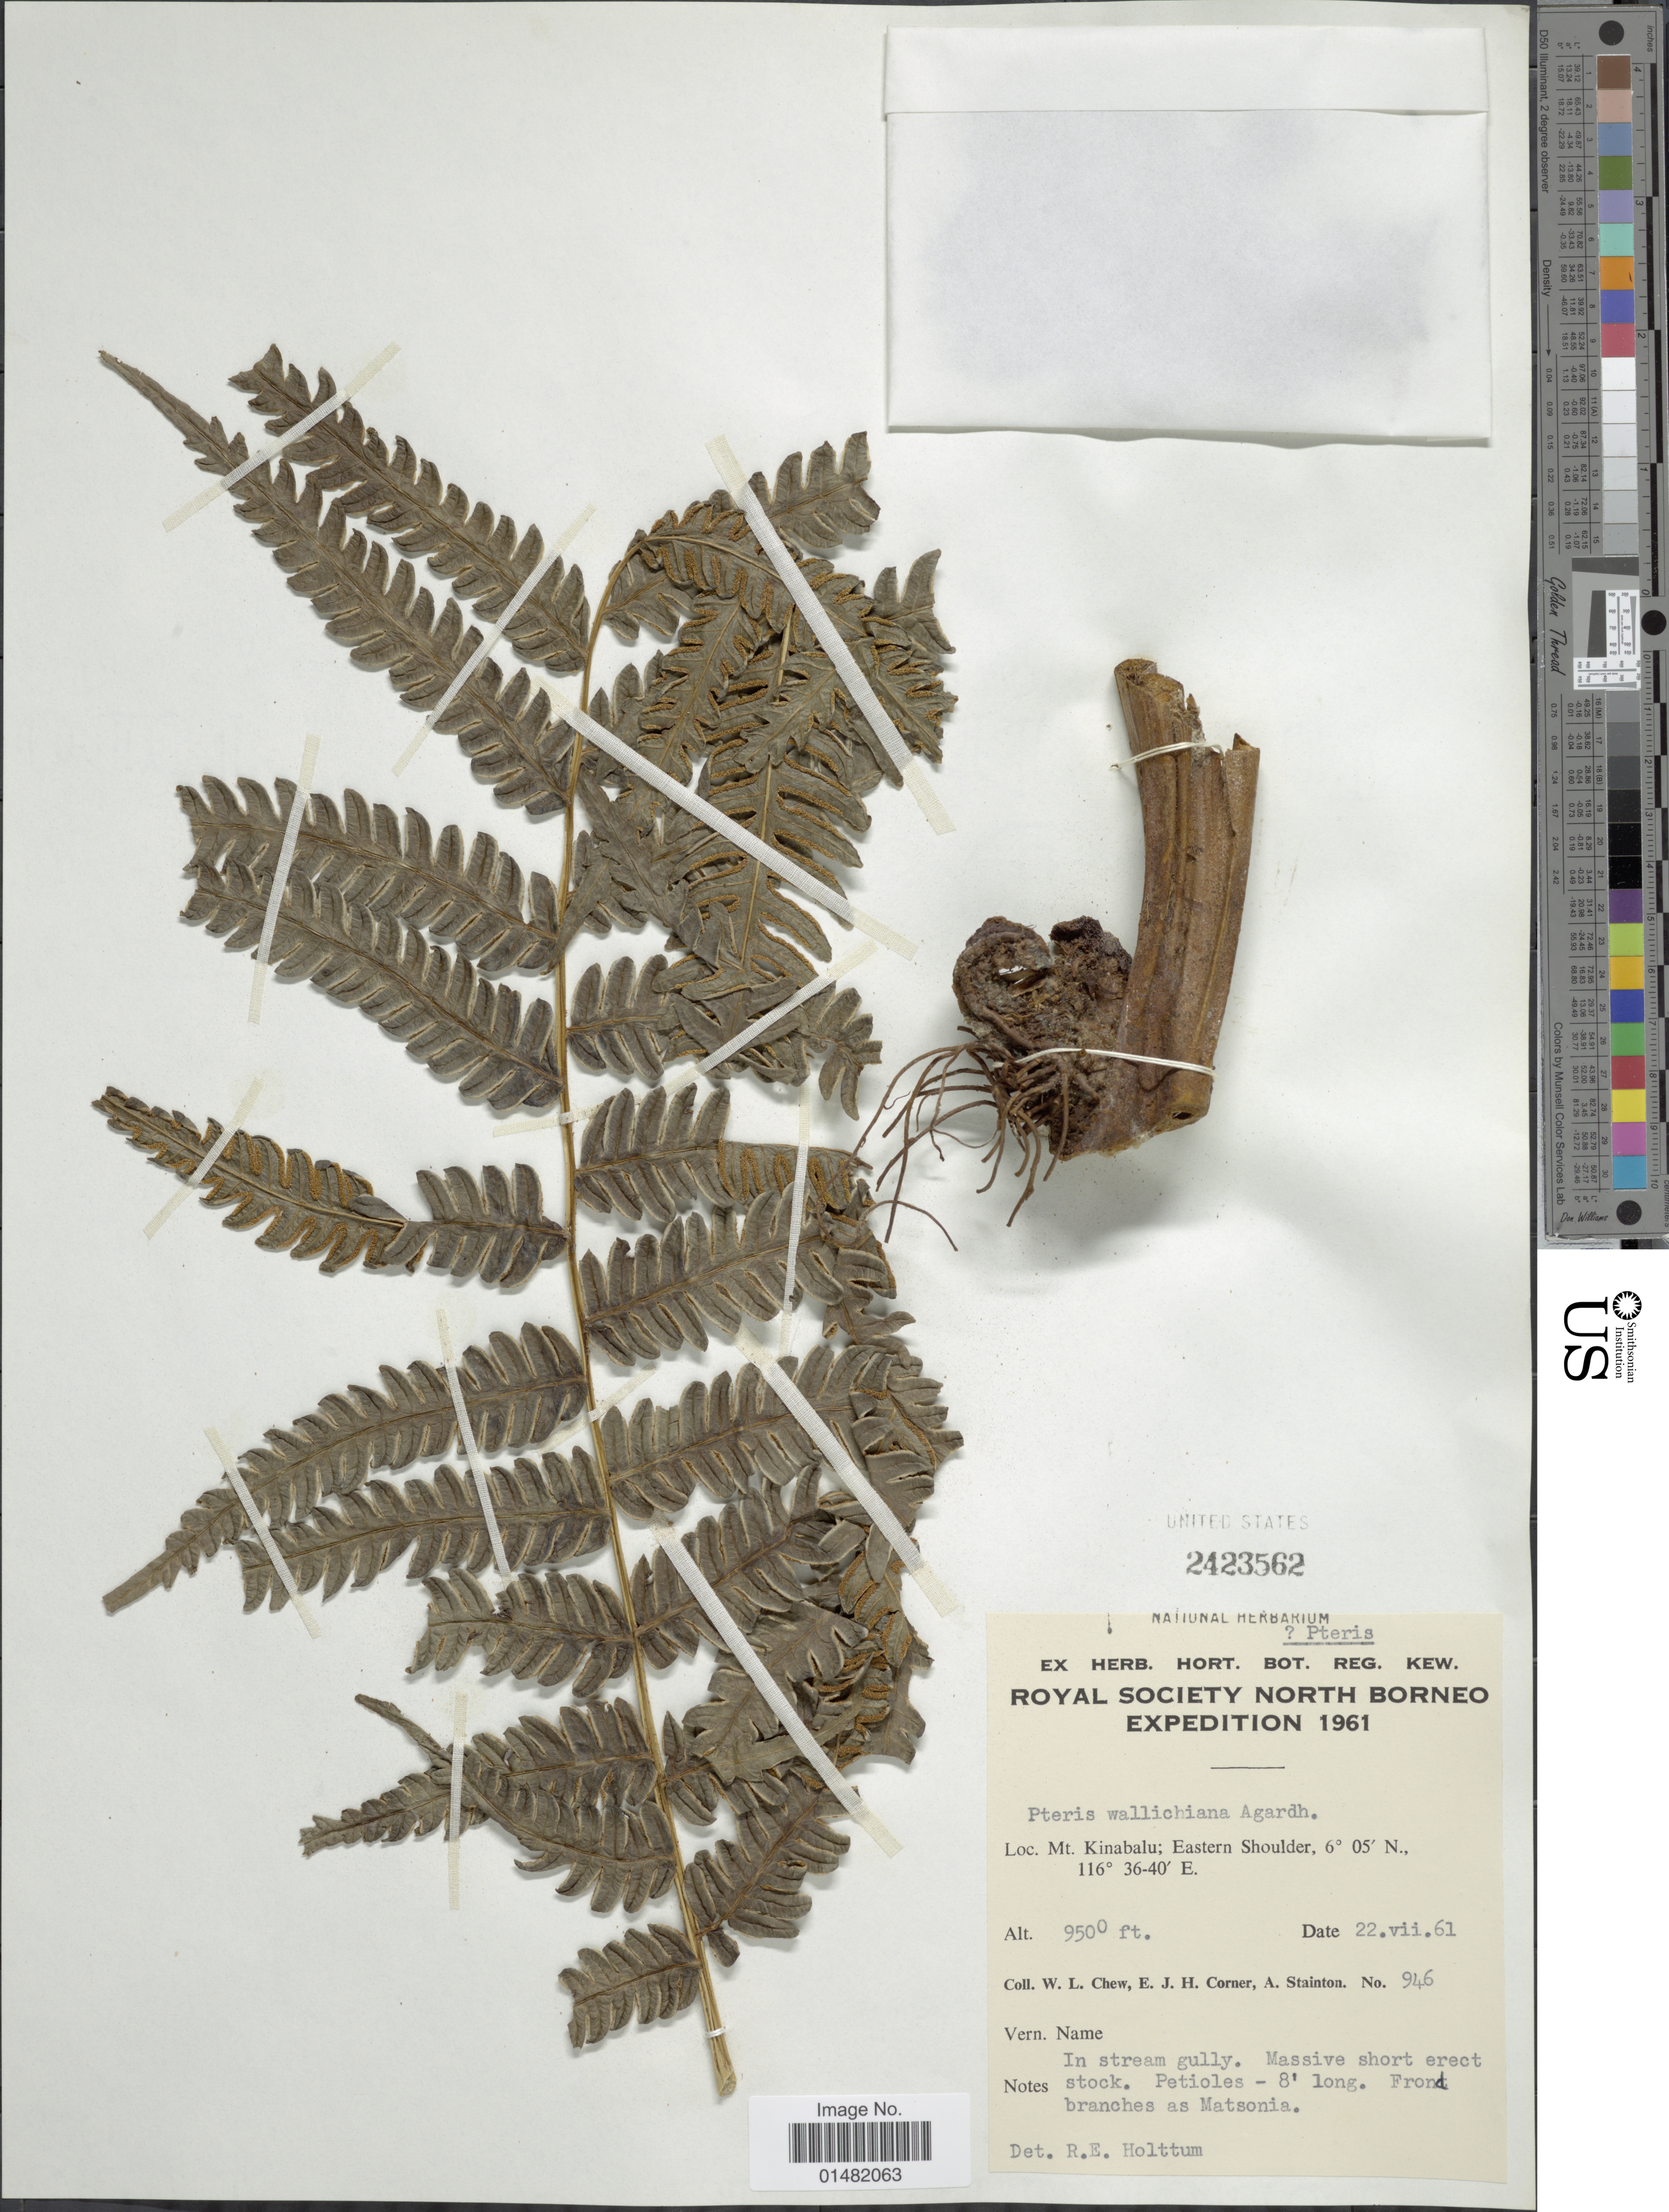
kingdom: Plantae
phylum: Tracheophyta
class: Polypodiopsida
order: Polypodiales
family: Pteridaceae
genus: Pteris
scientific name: Pteris wallichiana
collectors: W. Chew, E. Corner & A. Stainton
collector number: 946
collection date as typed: Transcribed d/m/y: 22/7/61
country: Malaysia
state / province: Sabah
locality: Mt. Kinabalu; Eastern Shoulder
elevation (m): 2896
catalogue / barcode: US 2423562